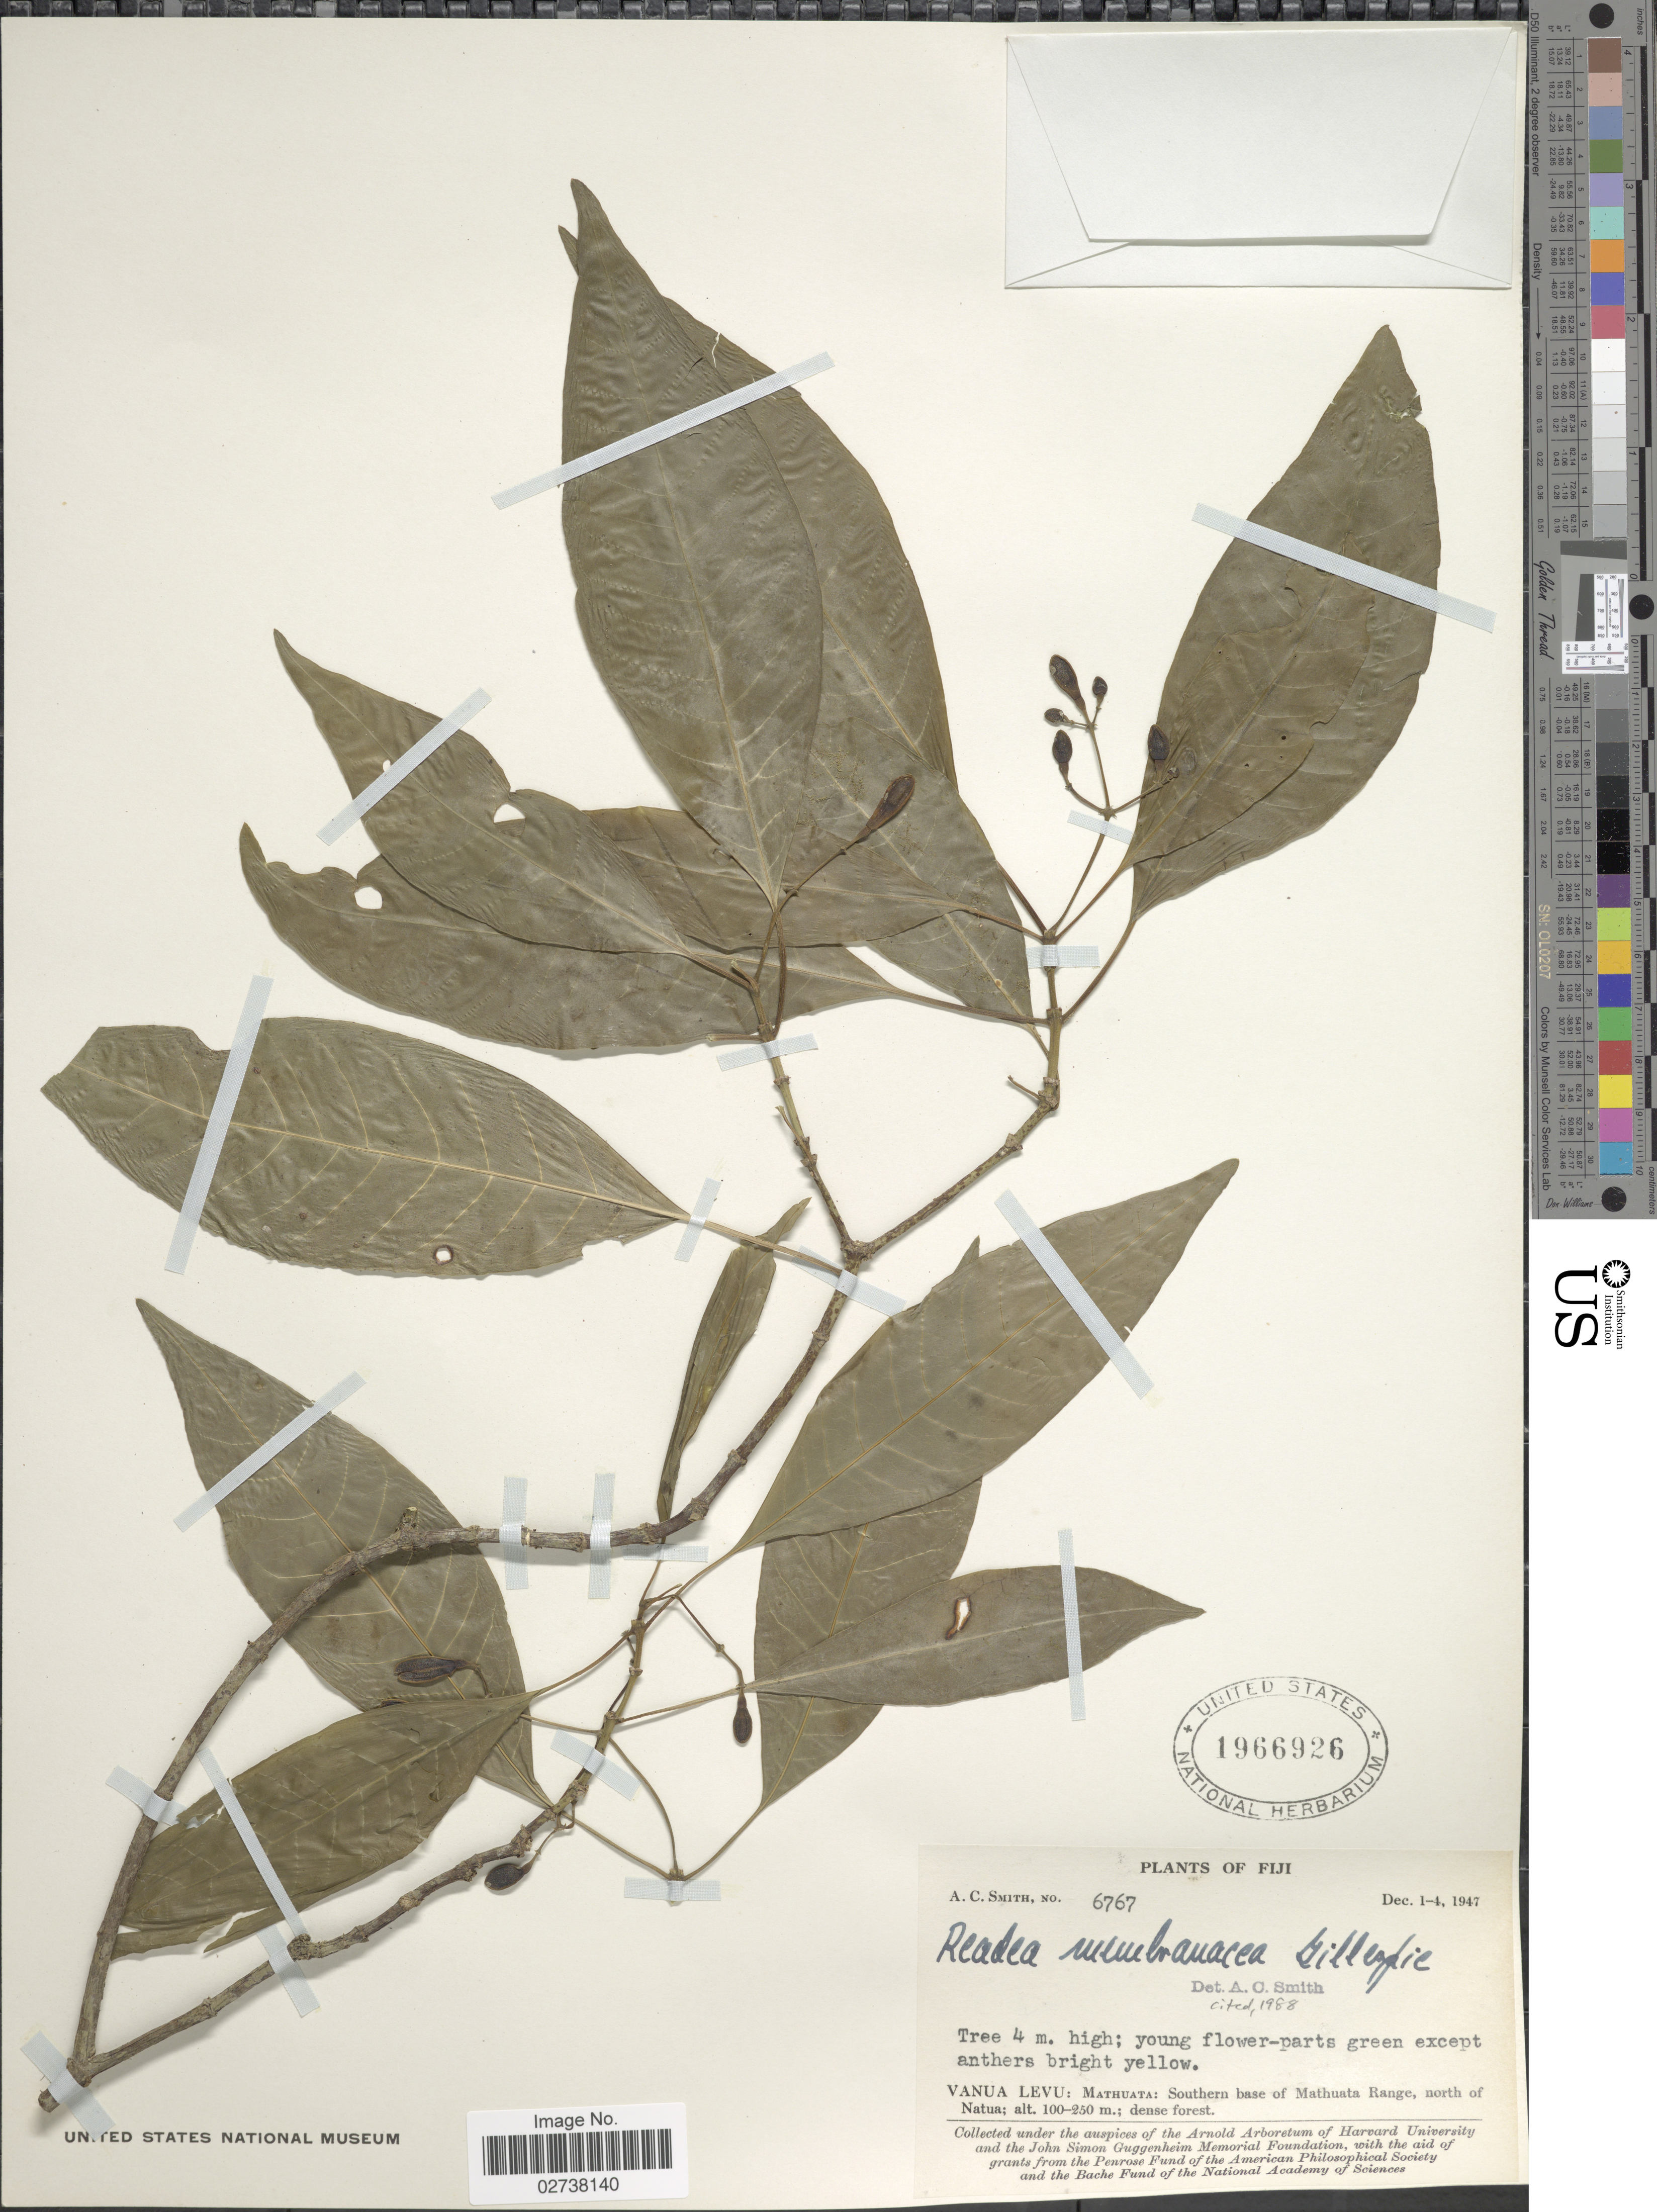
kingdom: Plantae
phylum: Tracheophyta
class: Magnoliopsida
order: Gentianales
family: Rubiaceae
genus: Readea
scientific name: Readea membranacea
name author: Gillespie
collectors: A. C. Smith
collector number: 6767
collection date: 1947-12-01/1947-12-04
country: Fiji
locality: Vanua Levu: Mathuata: Southern base of Mathyata Range, north of Natua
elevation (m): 100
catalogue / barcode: US 1966926